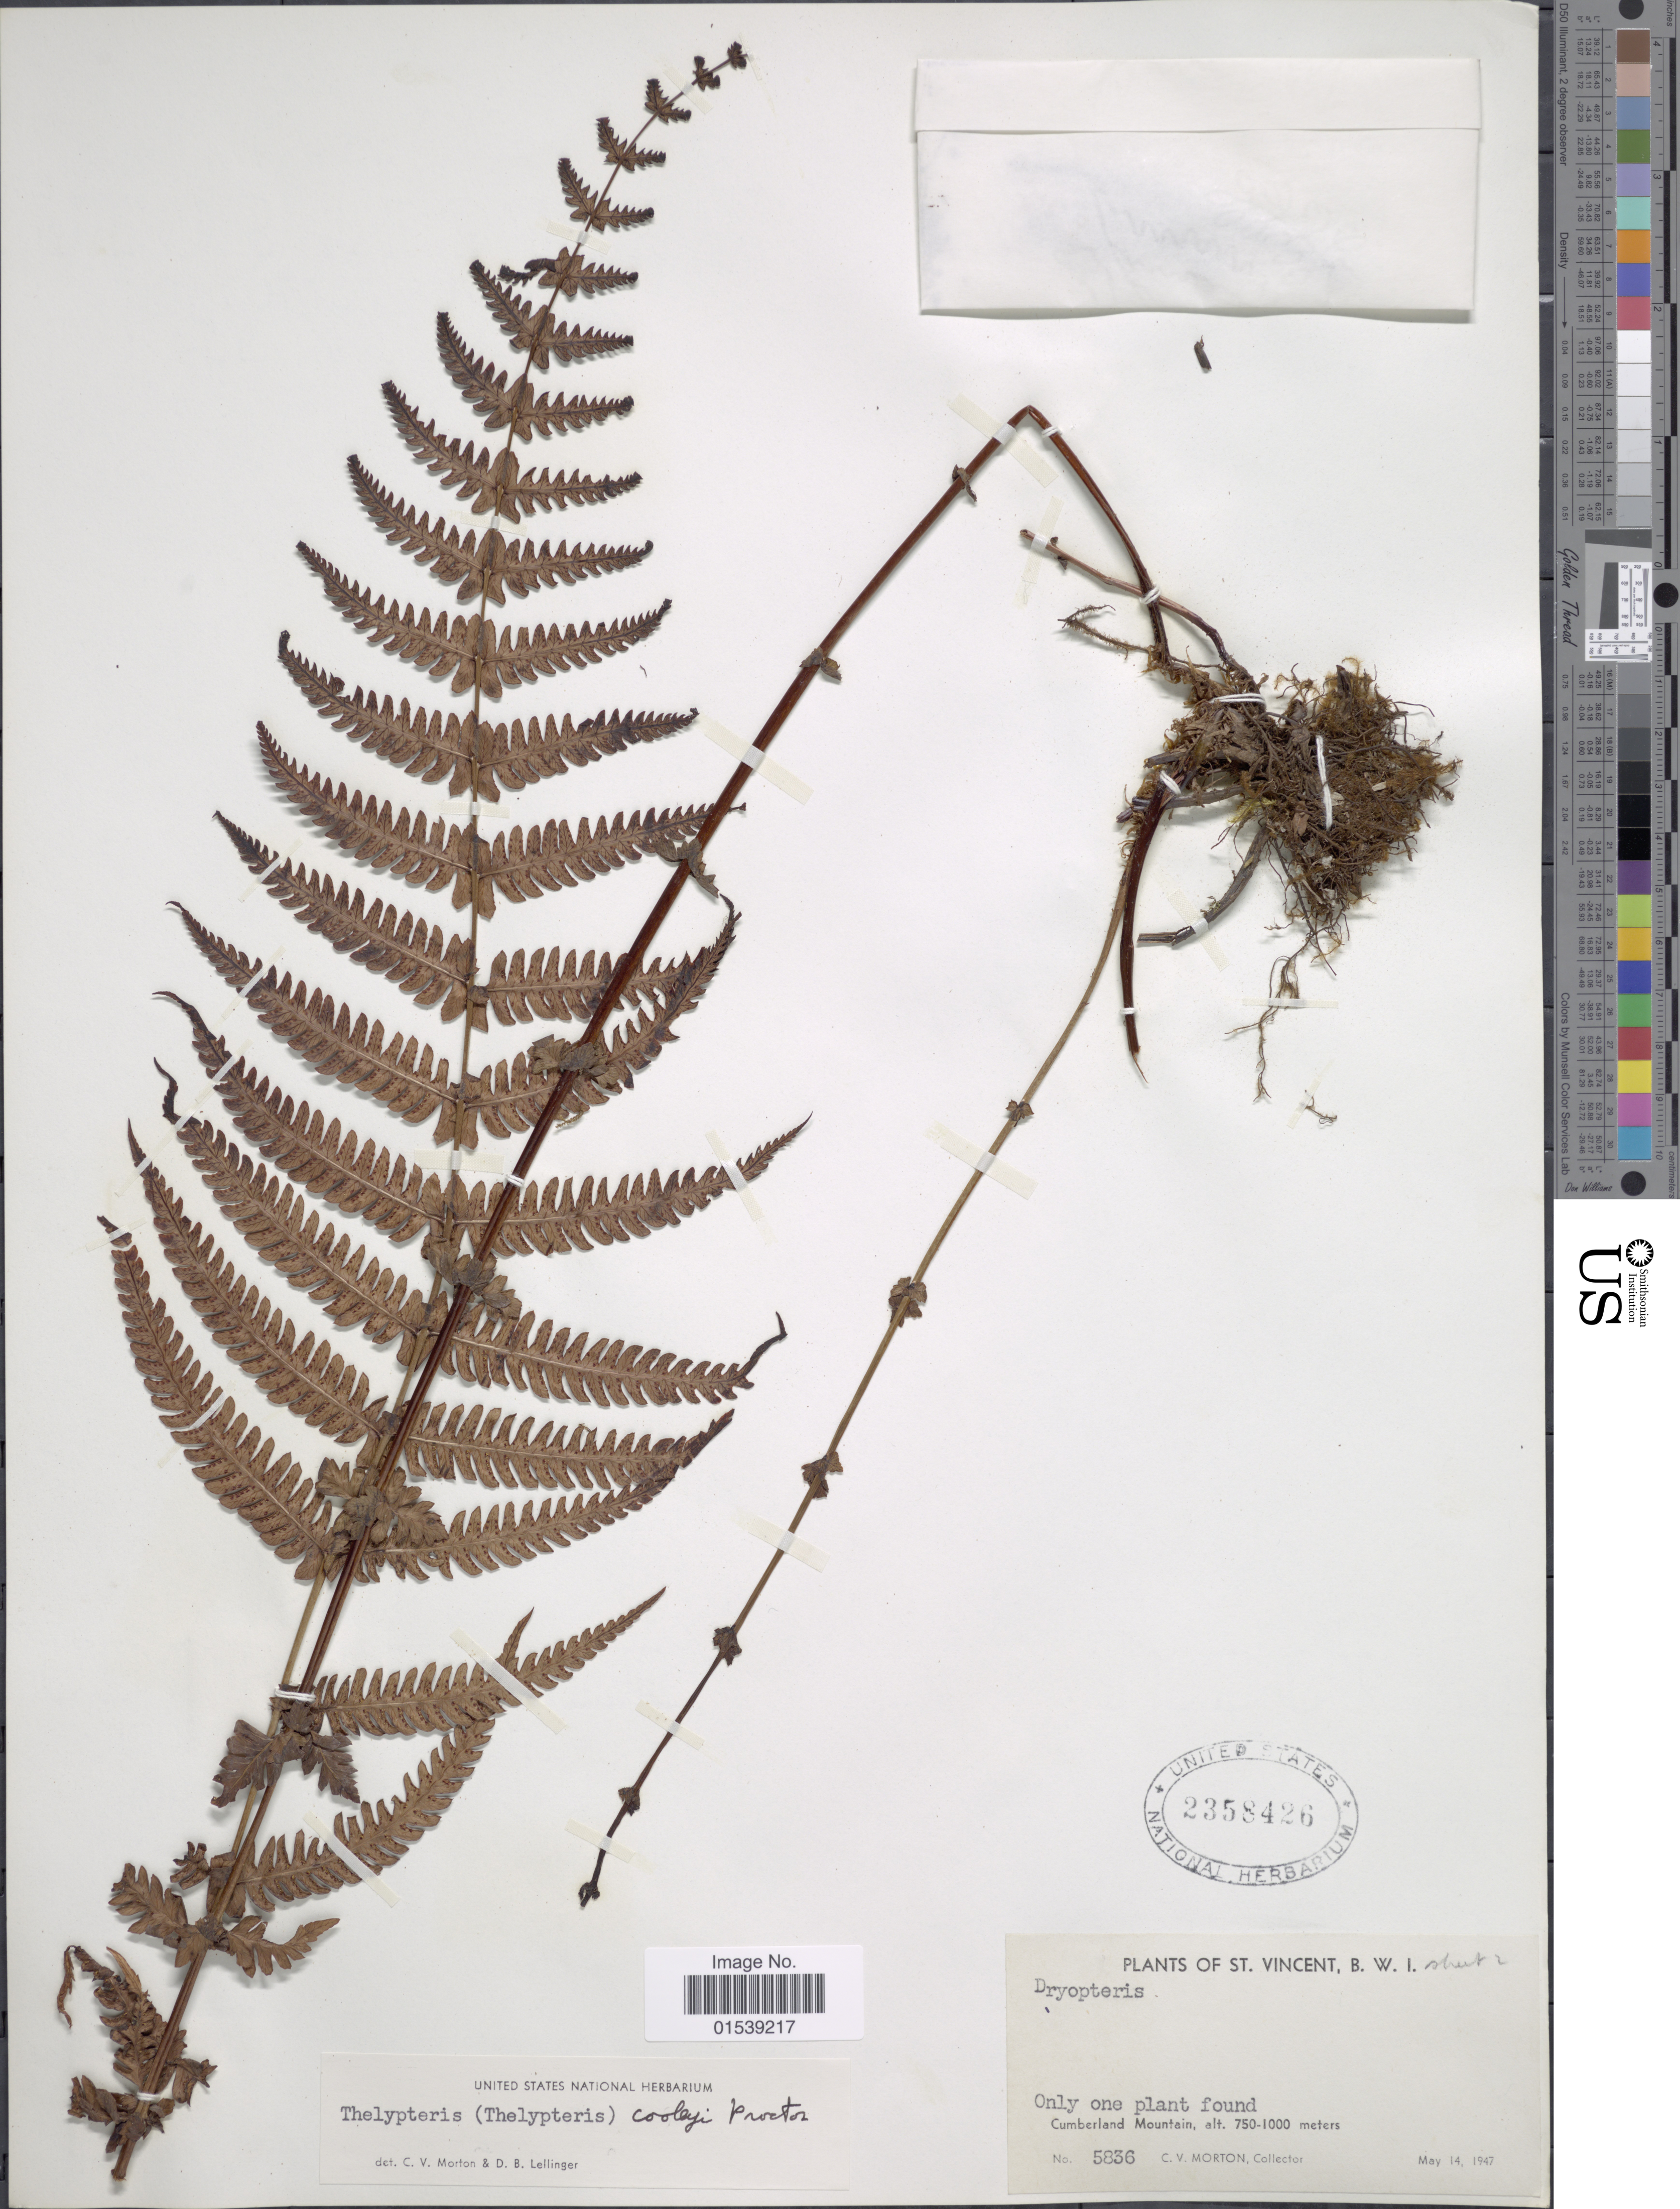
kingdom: Plantae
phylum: Tracheophyta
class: Polypodiopsida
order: Polypodiales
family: Thelypteridaceae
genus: Amauropelta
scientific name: Amauropelta cooleyi (Proctor) comb. nov., ined. 2015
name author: (Proctor)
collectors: C. V. Morton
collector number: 5836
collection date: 1947-05-14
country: St. Vincent - Grenadines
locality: St. Vincenrt, B.W.I., Cumberland Mountain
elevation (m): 750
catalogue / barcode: US 2358426